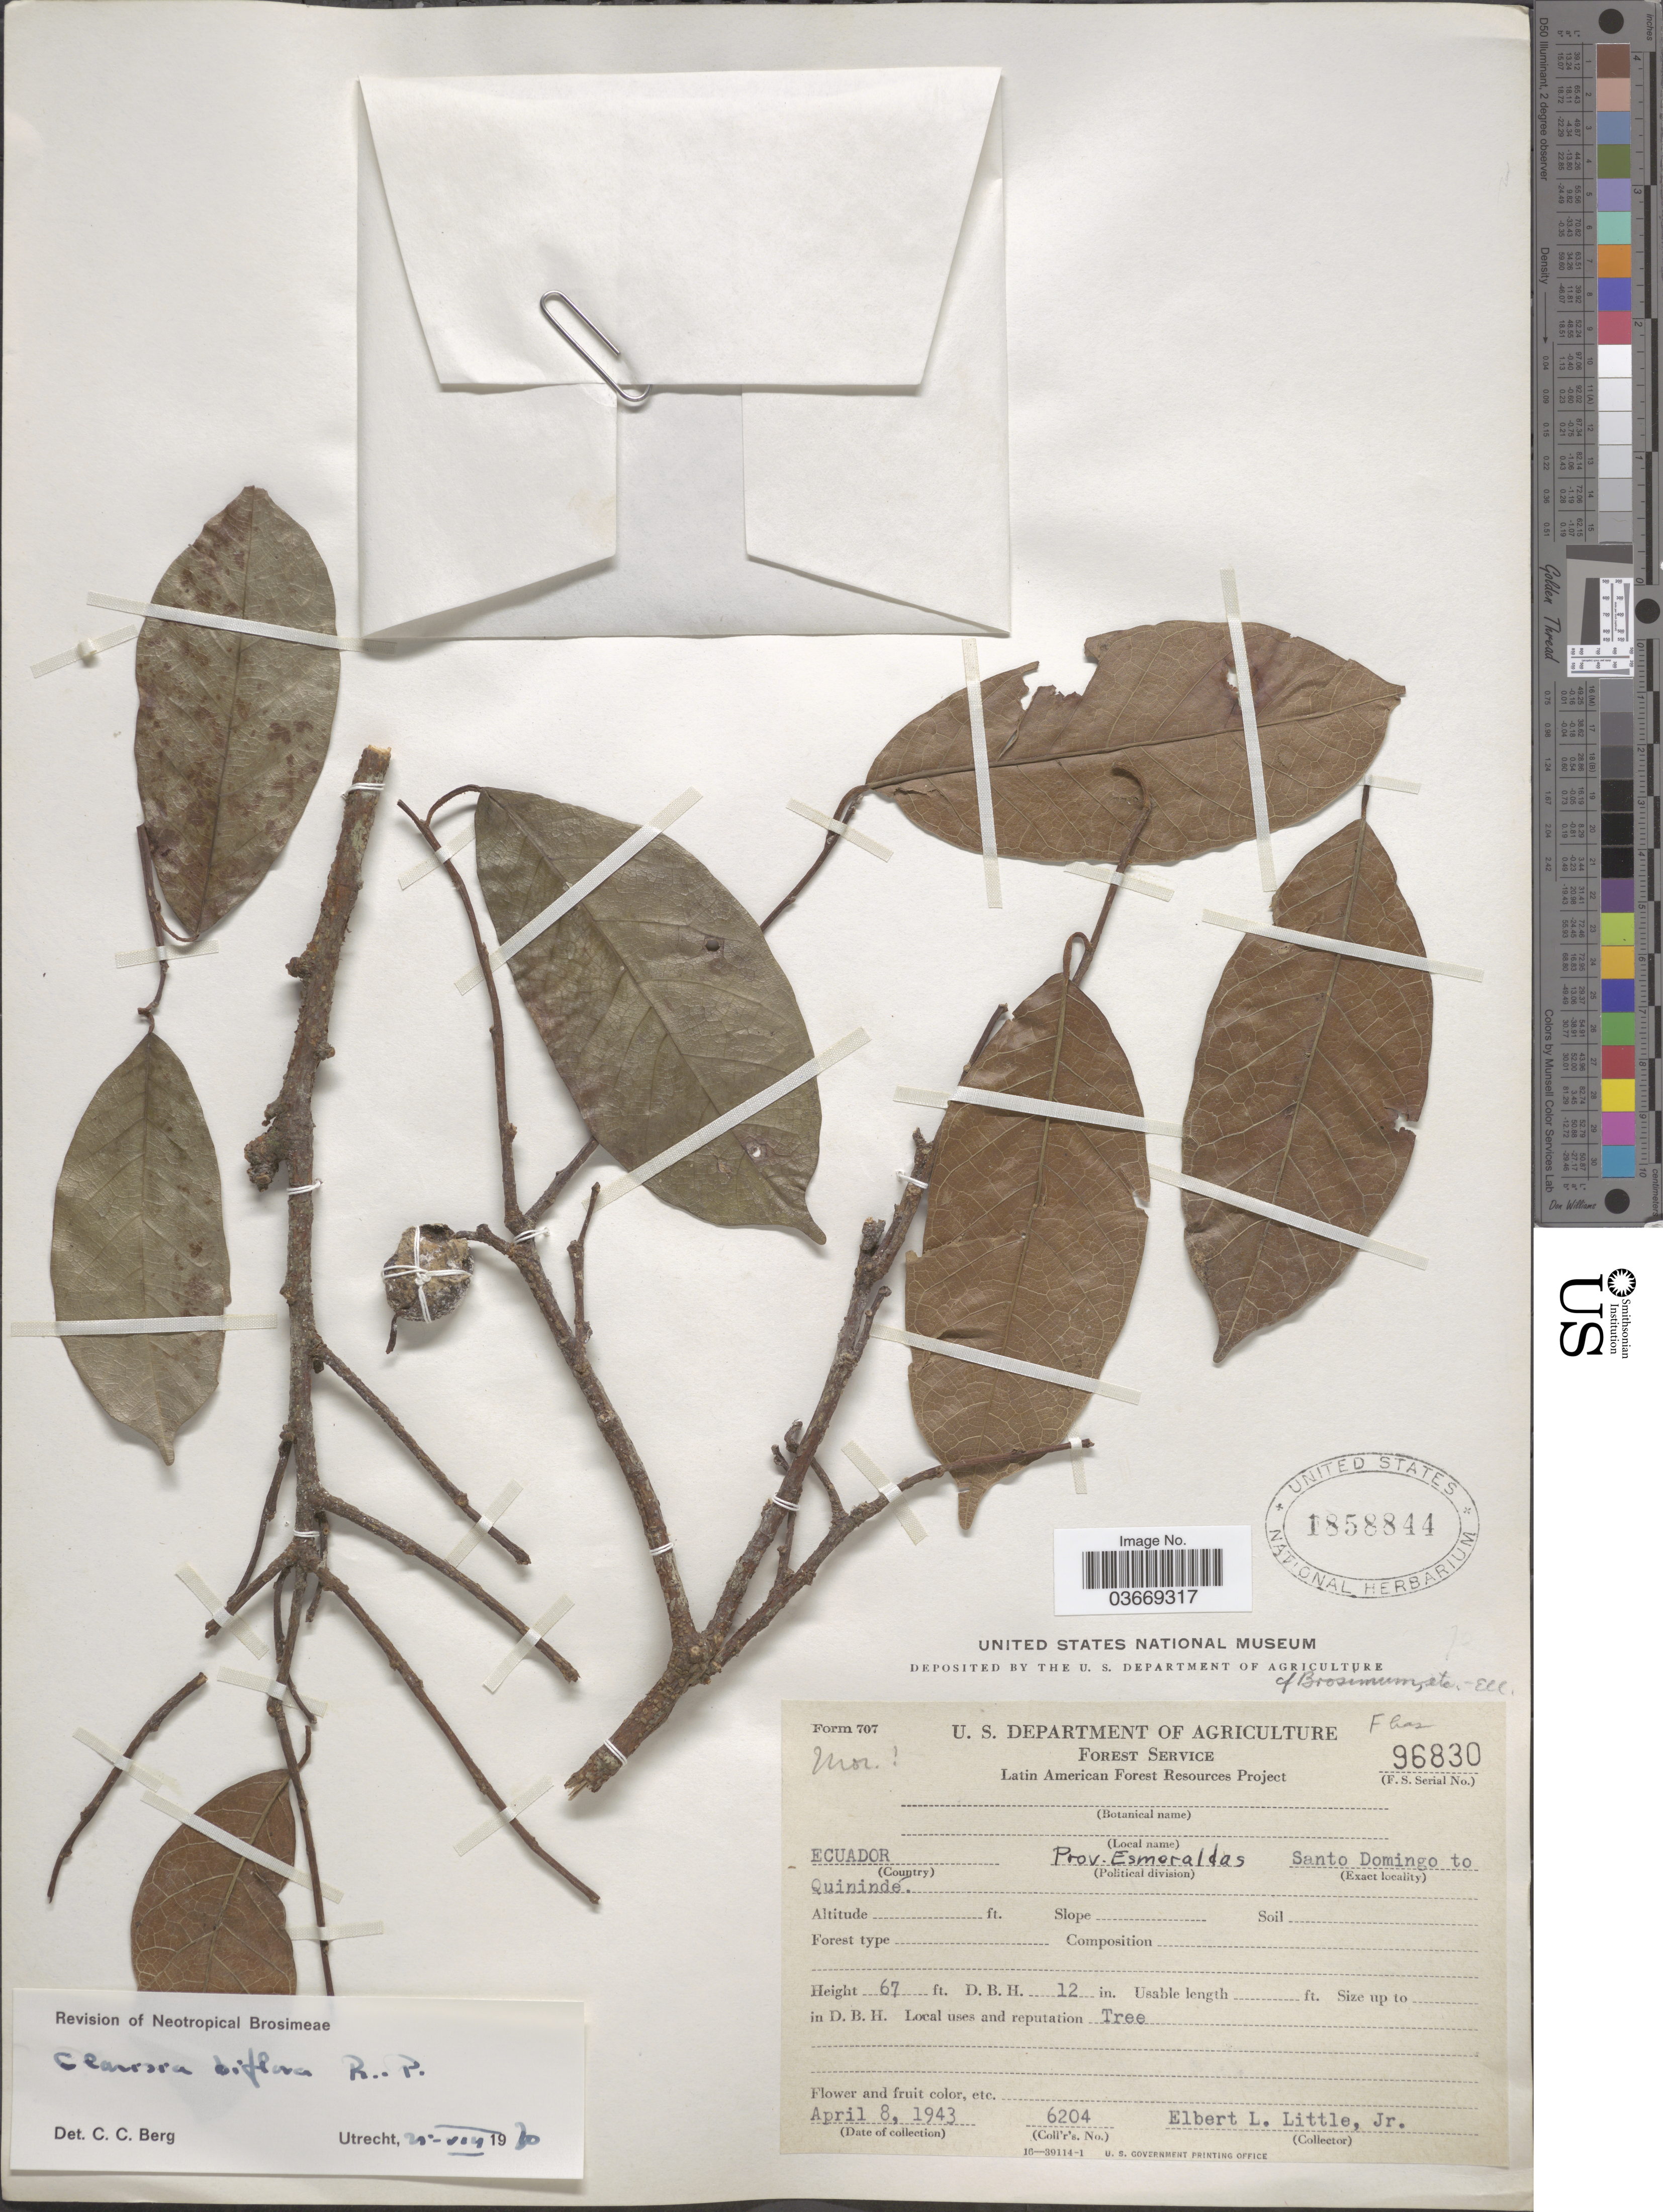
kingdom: Plantae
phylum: Tracheophyta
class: Magnoliopsida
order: Rosales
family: Moraceae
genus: Clarisia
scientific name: Clarisia biflora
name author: Ruiz & Pav.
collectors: E. L. Little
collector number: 6204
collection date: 1943-04-08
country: Ecuador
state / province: Esmeraldas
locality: Santo Domingo to Quinindé.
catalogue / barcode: US 1858844